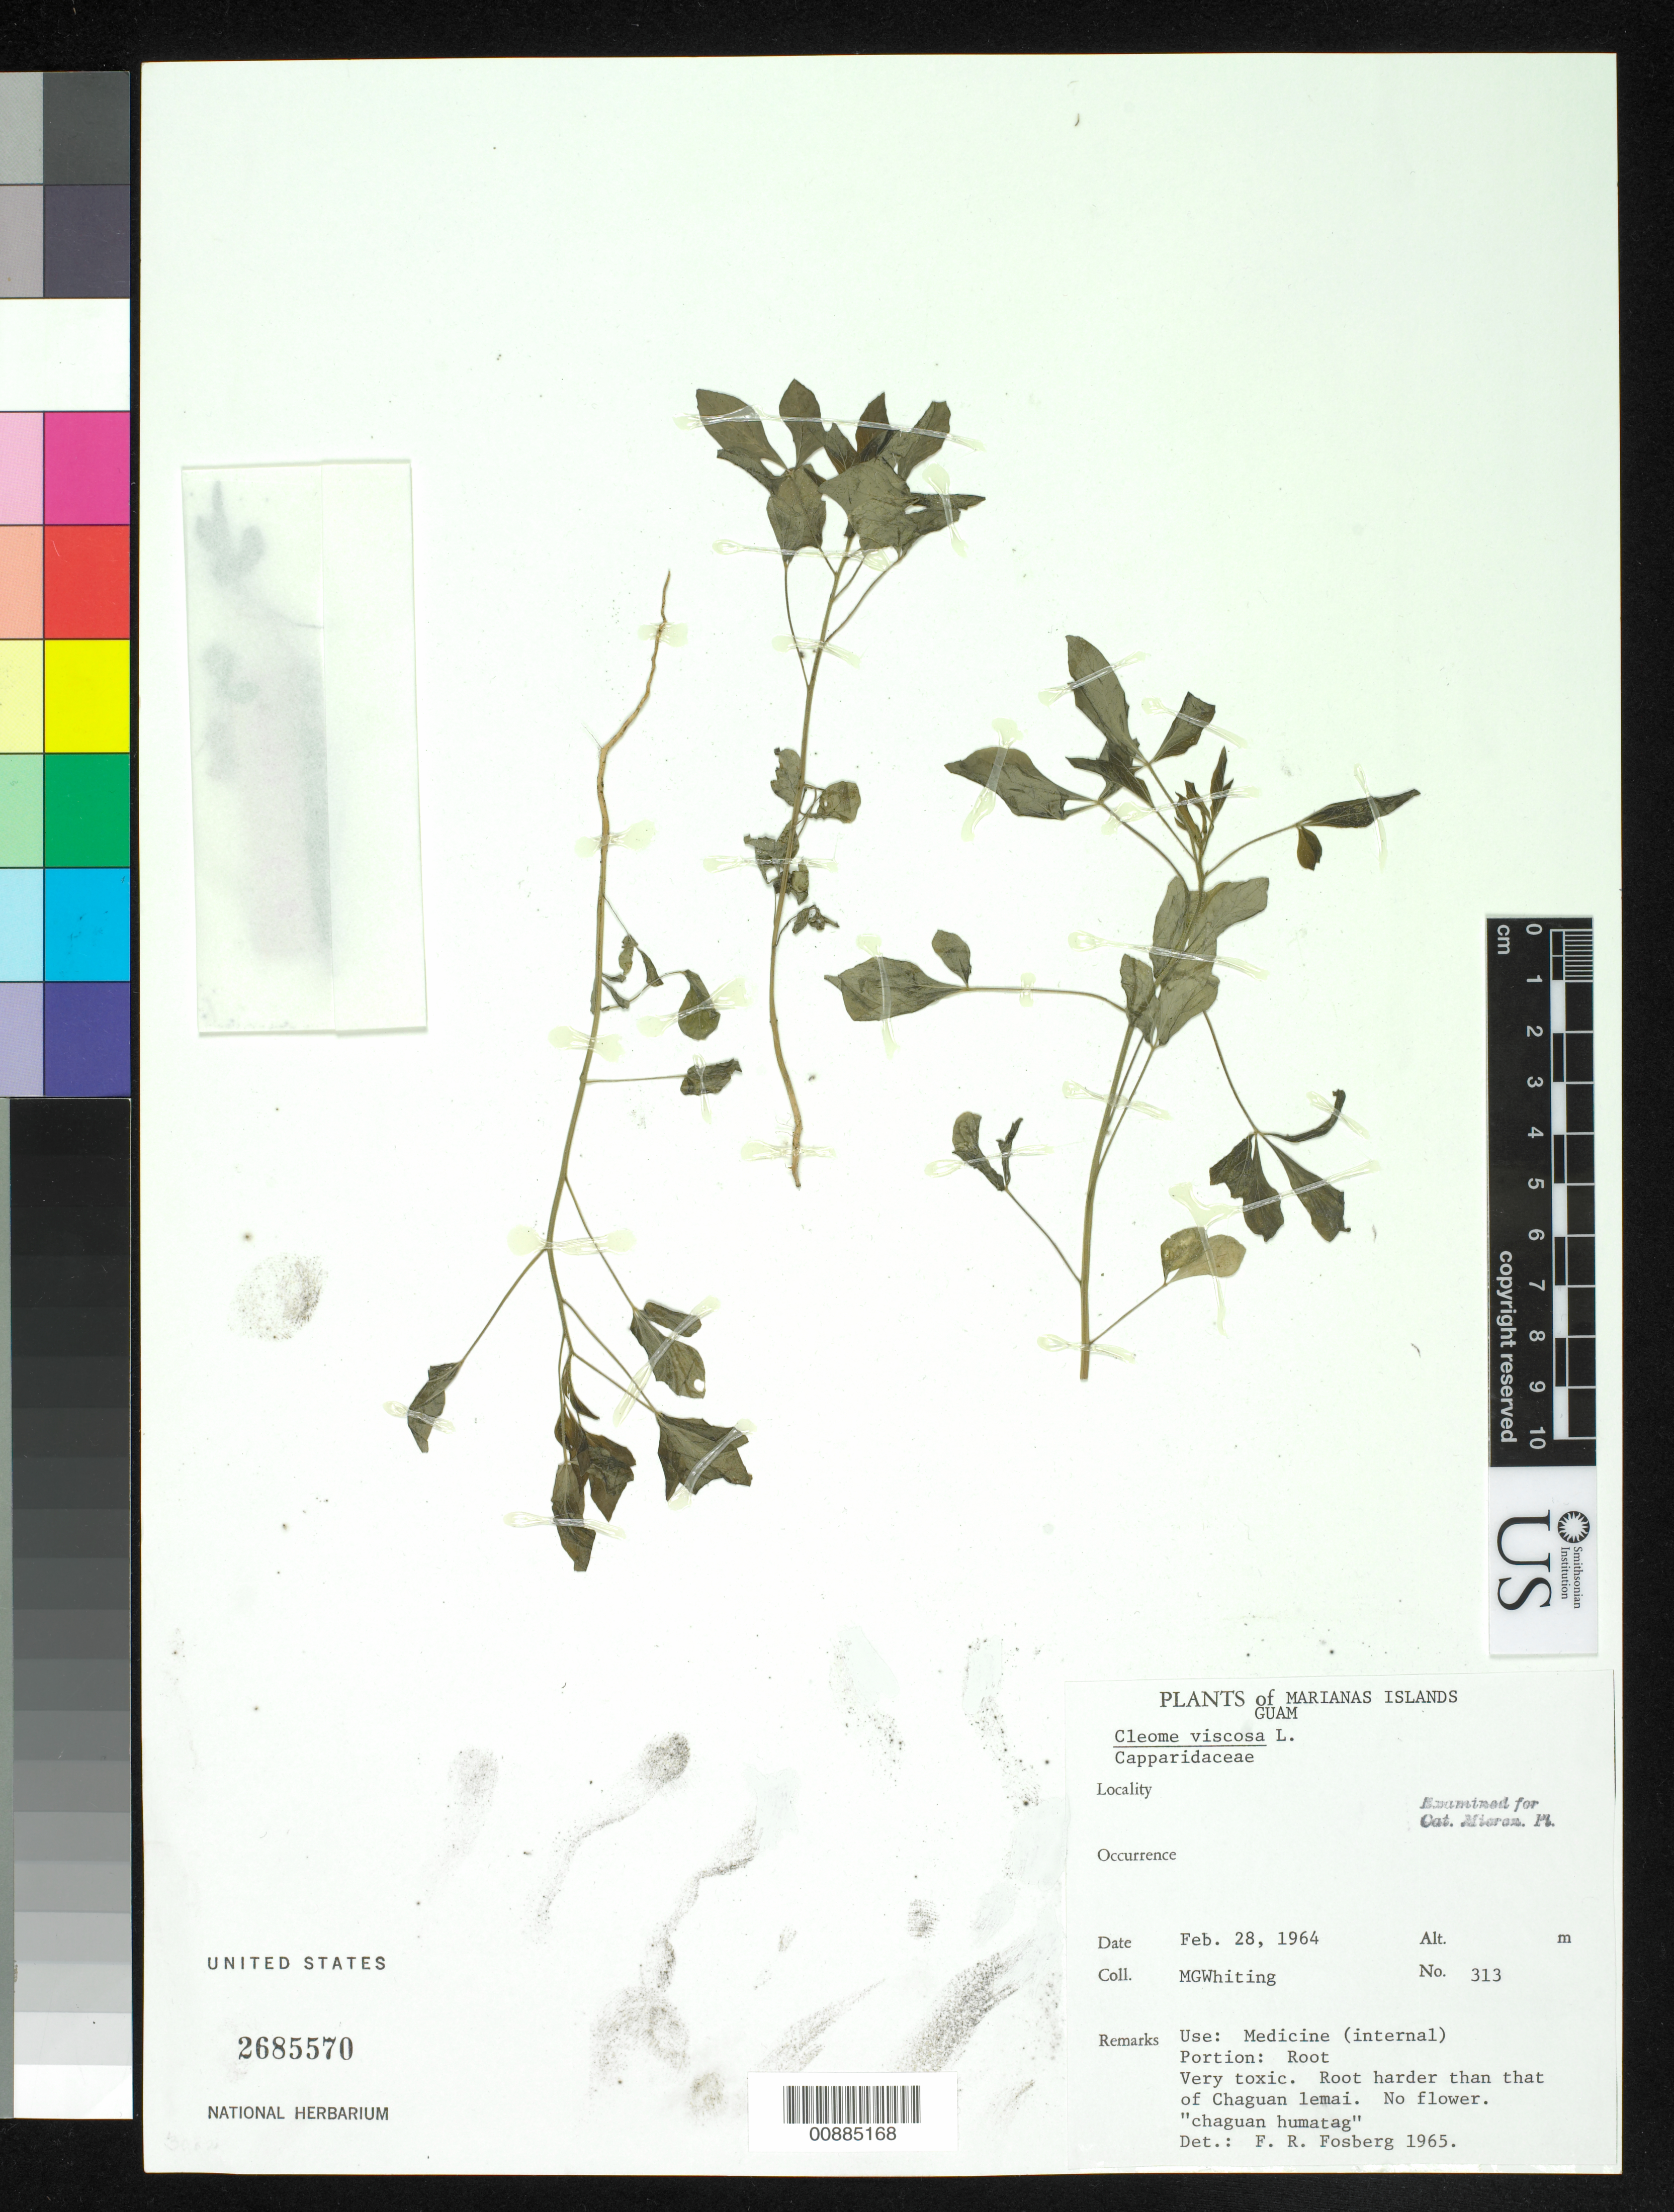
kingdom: Plantae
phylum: Tracheophyta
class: Magnoliopsida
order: Brassicales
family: Cleomaceae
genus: Arivela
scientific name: Arivela viscosa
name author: (L.) Raf.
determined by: Wagner, W. L., (BOT), Smithsonian Institution - National Museum of Natural History (UNITED STATES)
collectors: M. Whiting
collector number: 313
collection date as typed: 28 Feb 1964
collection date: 1964-02-28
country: Guam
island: Guam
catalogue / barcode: US 2685570